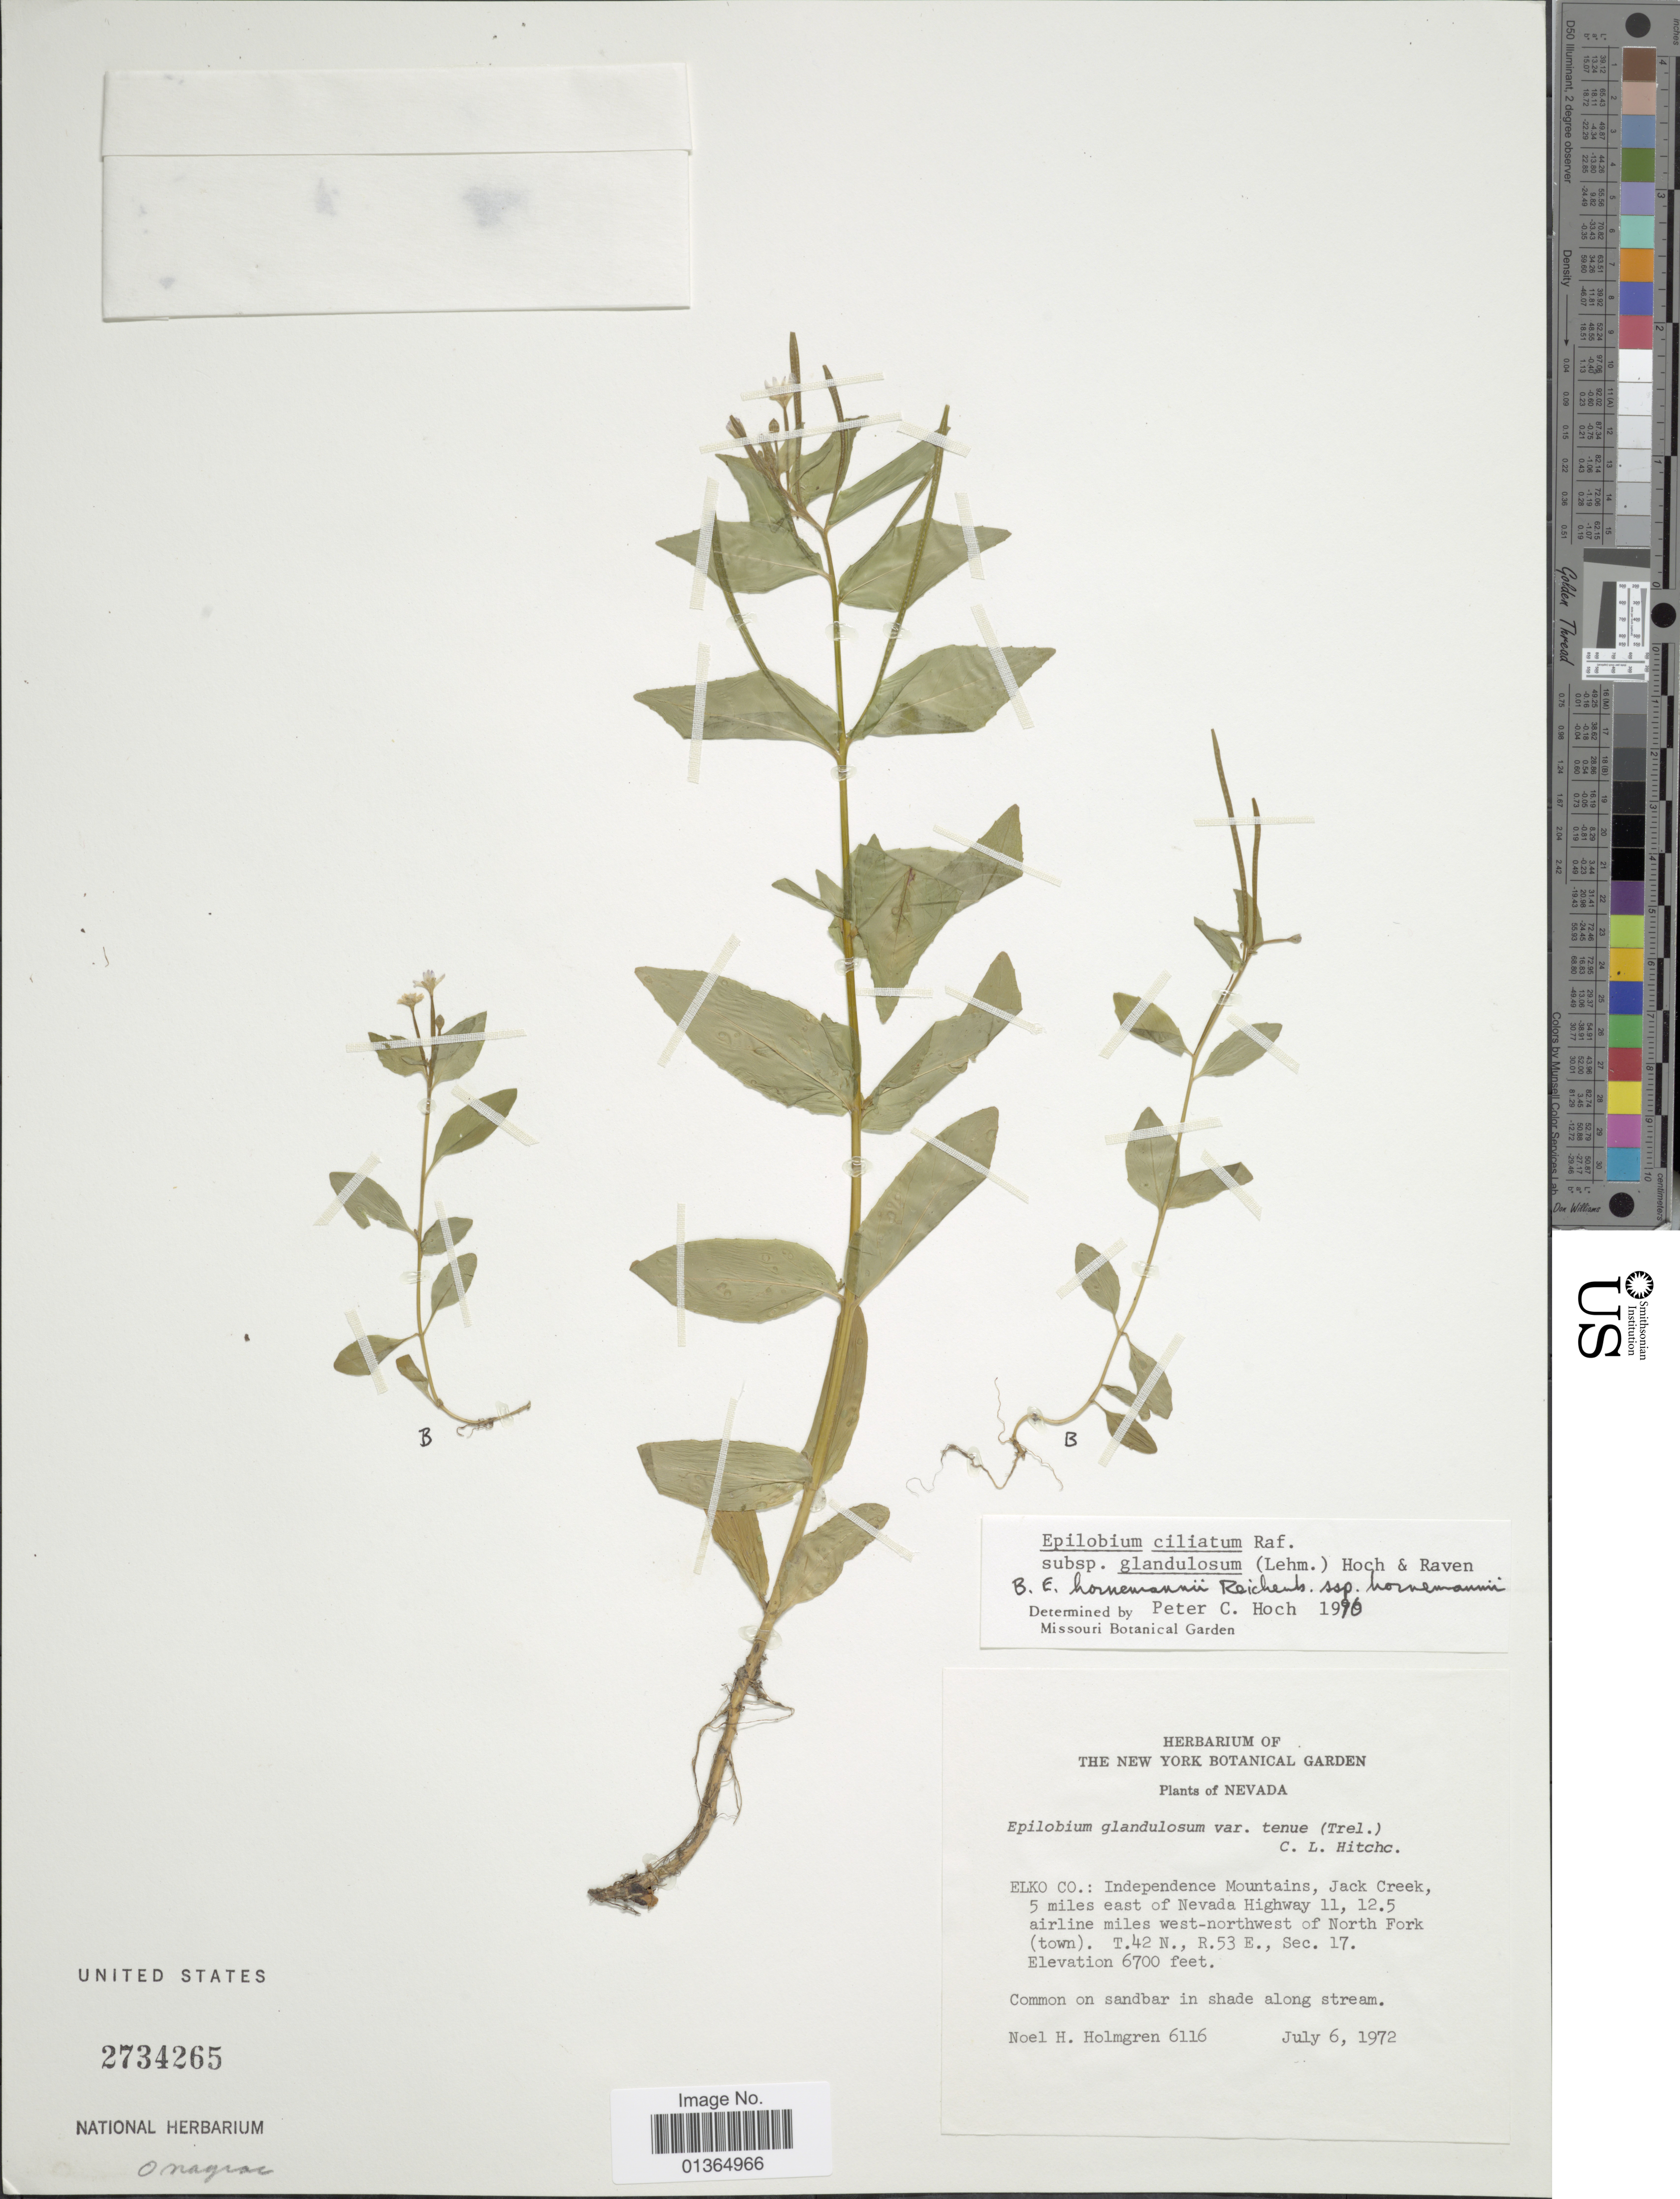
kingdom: Plantae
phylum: Tracheophyta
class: Magnoliopsida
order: Myrtales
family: Onagraceae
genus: Epilobium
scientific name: Epilobium hornemannii subsp. hornemannii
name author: Rchb.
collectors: N. H. Holmgren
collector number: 6116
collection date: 1972-07-06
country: United States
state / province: Nevada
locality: Elko Co.: Independence Mountains, Jack Creek, 5 miles east of Nevada Highway, 11, 12.5 airline miles west-northwest of North Fork (town). T.42 N., R. 53 E, Sec. 17.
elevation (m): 2042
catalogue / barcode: US 2734265